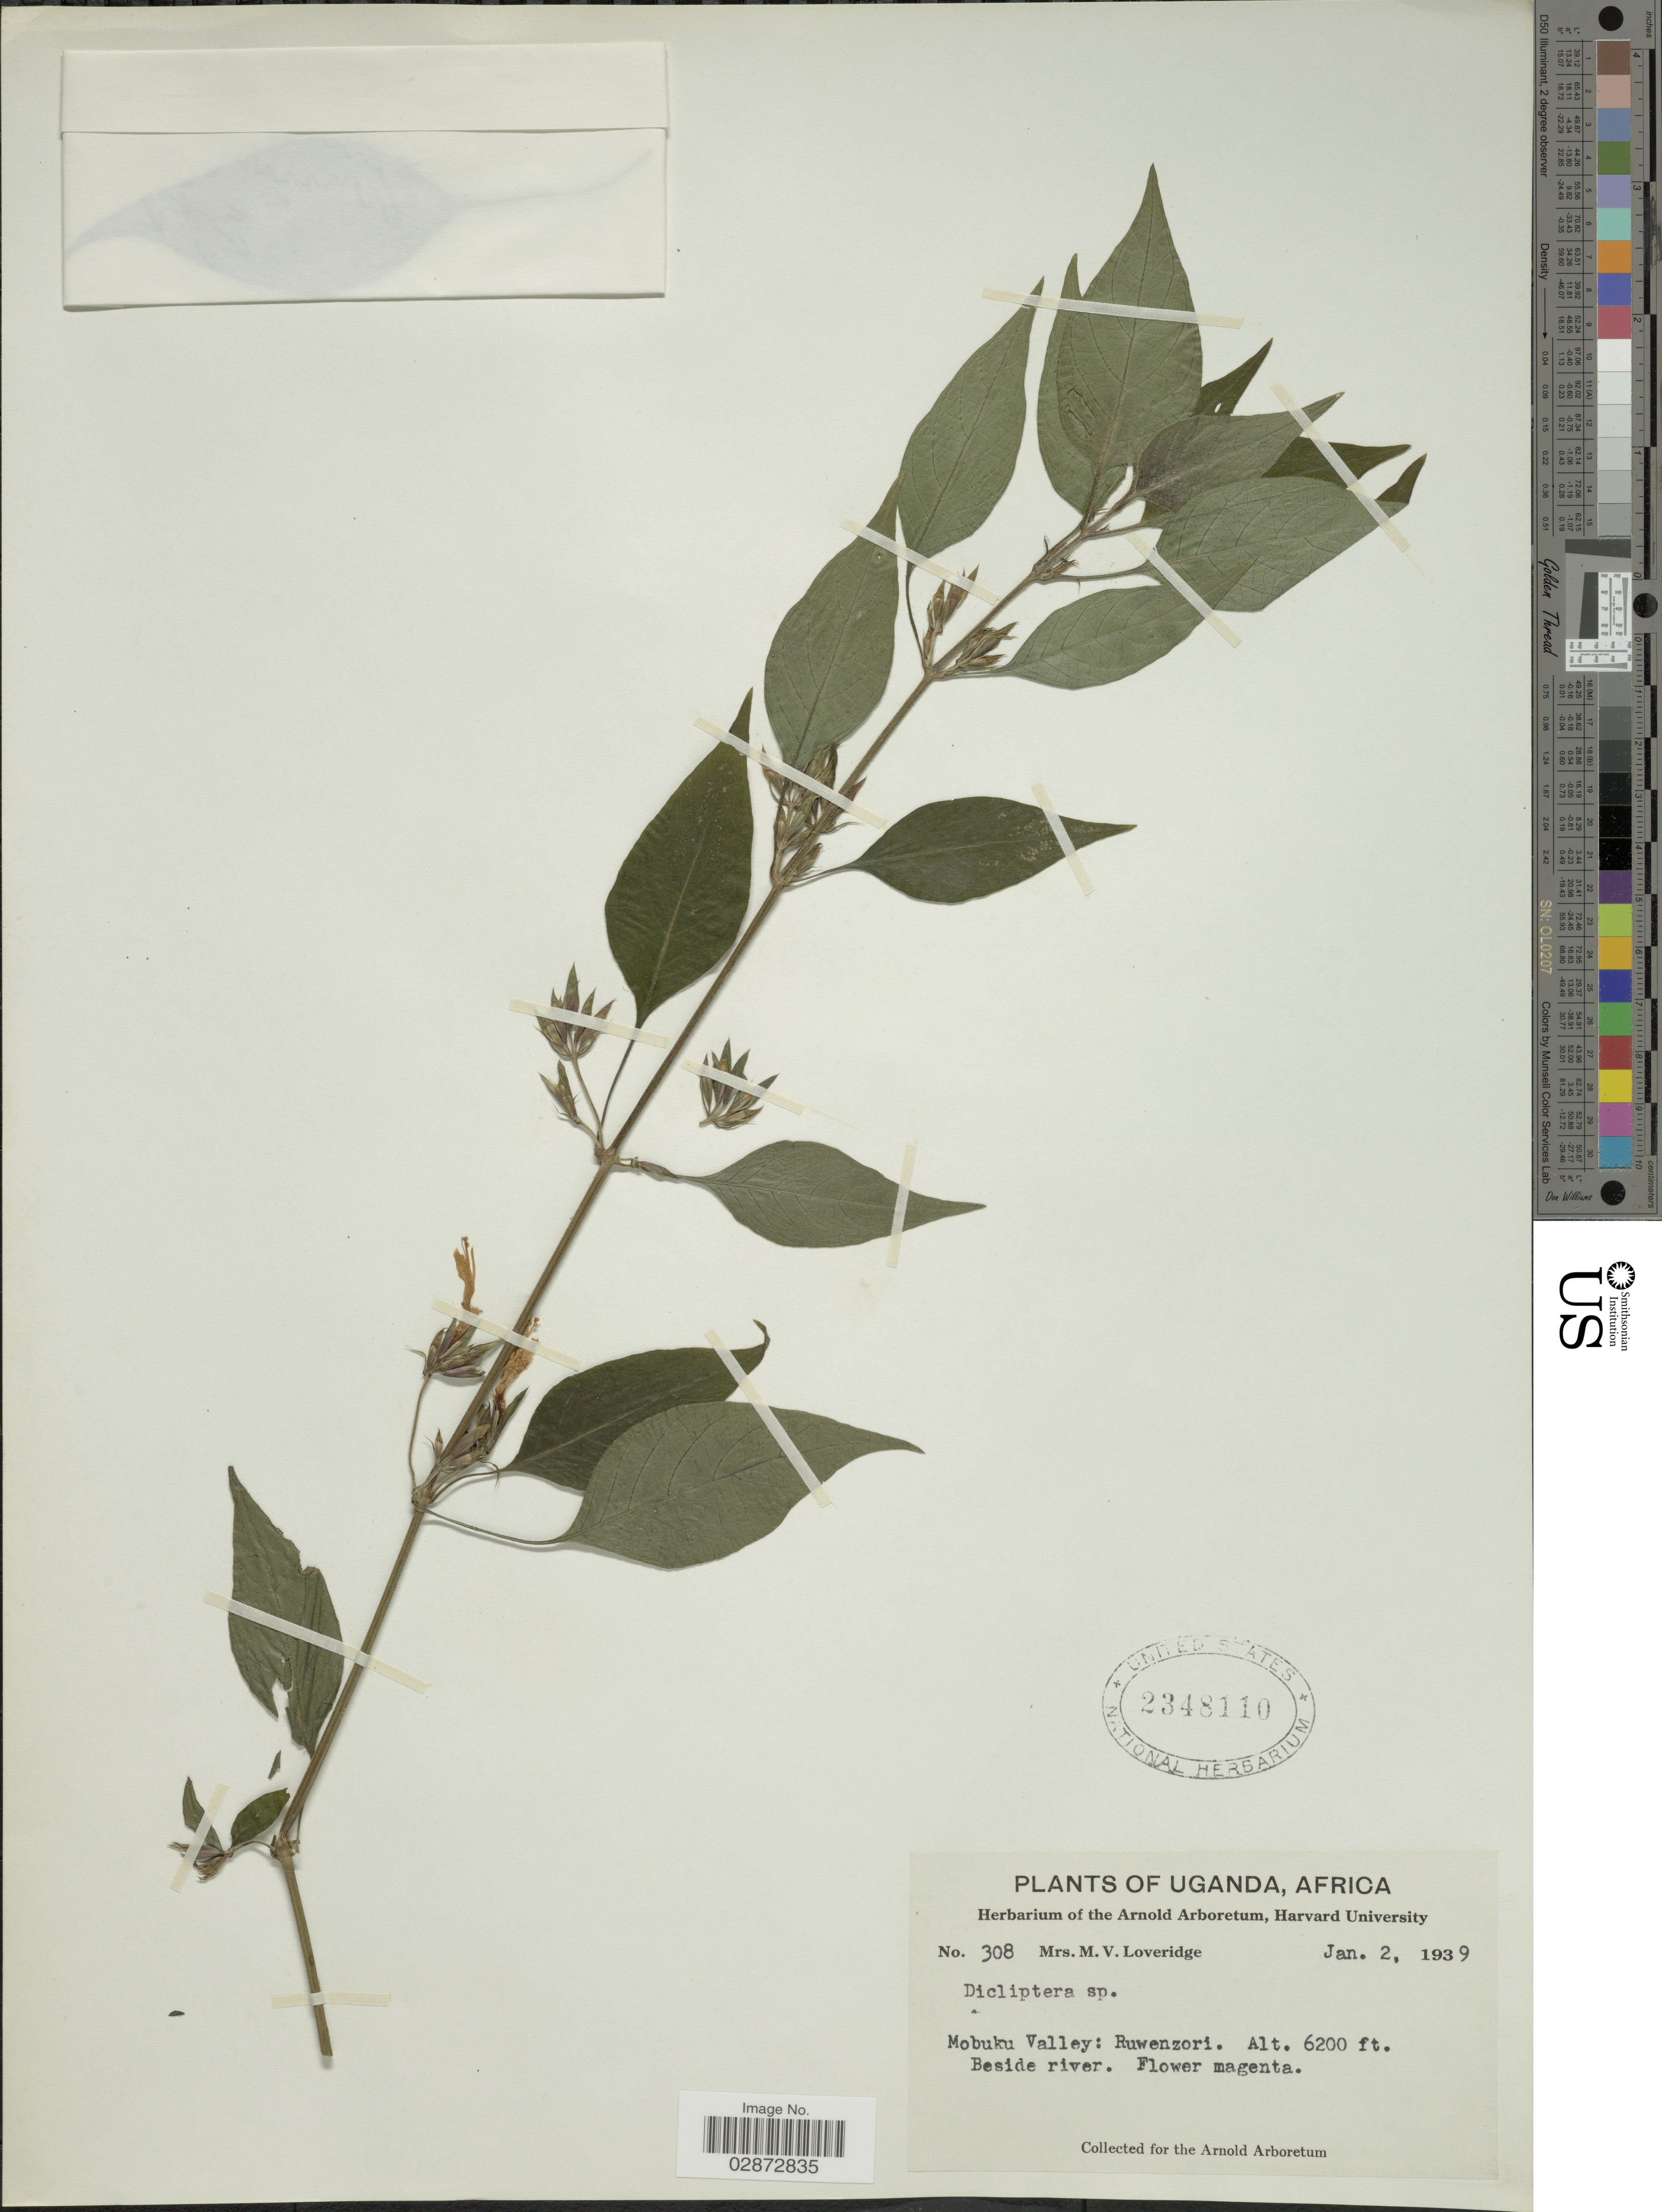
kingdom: Plantae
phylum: Tracheophyta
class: Magnoliopsida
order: Lamiales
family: Acanthaceae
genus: Dicliptera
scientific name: Dicliptera sp.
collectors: M. Loveridge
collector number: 308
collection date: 1939-01-02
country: Uganda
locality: Mobuku Valley: Ruwenzori.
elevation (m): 1890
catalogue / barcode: US 2348110